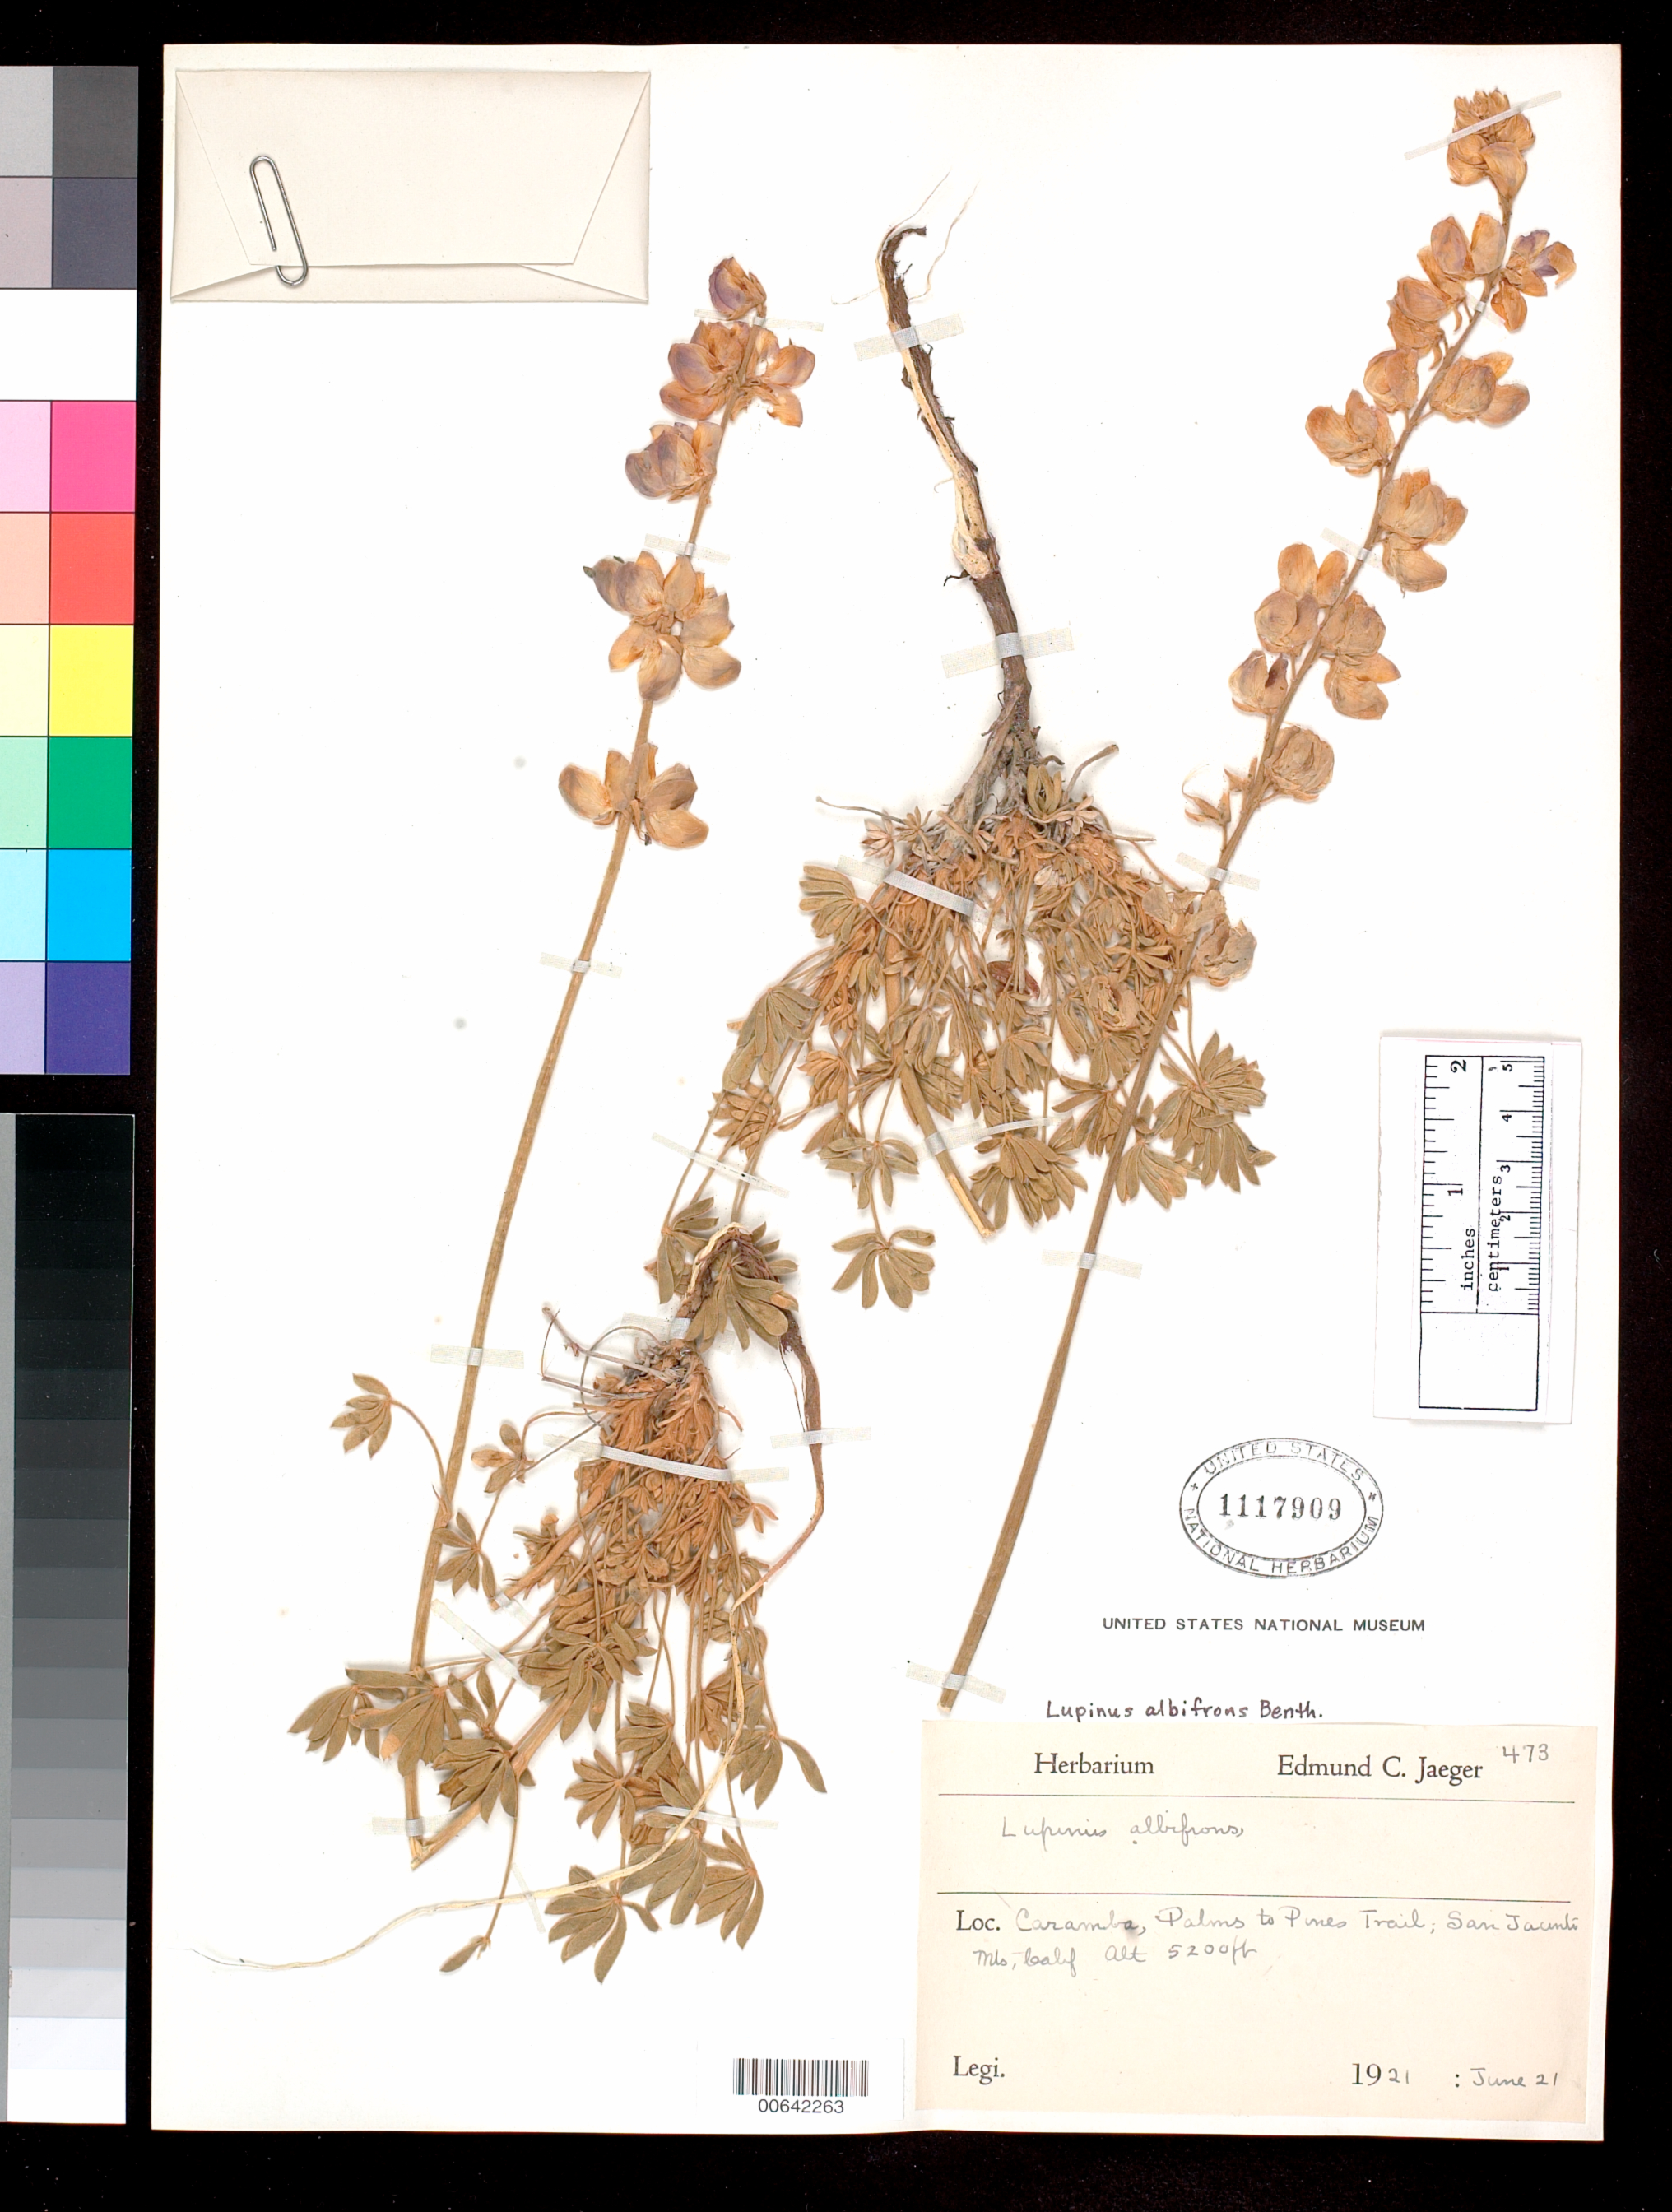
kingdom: Plantae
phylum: Tracheophyta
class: Magnoliopsida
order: Fabales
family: Fabaceae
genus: Lupinus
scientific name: Lupinus albifrons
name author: Benth.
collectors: E. Jaeger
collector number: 473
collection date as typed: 21 Jun 1921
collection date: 1921-06-21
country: United States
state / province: California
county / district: Riverside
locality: Caramba, Palms to Pines Trail, San Jacinto Mts.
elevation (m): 1585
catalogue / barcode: US 1117909